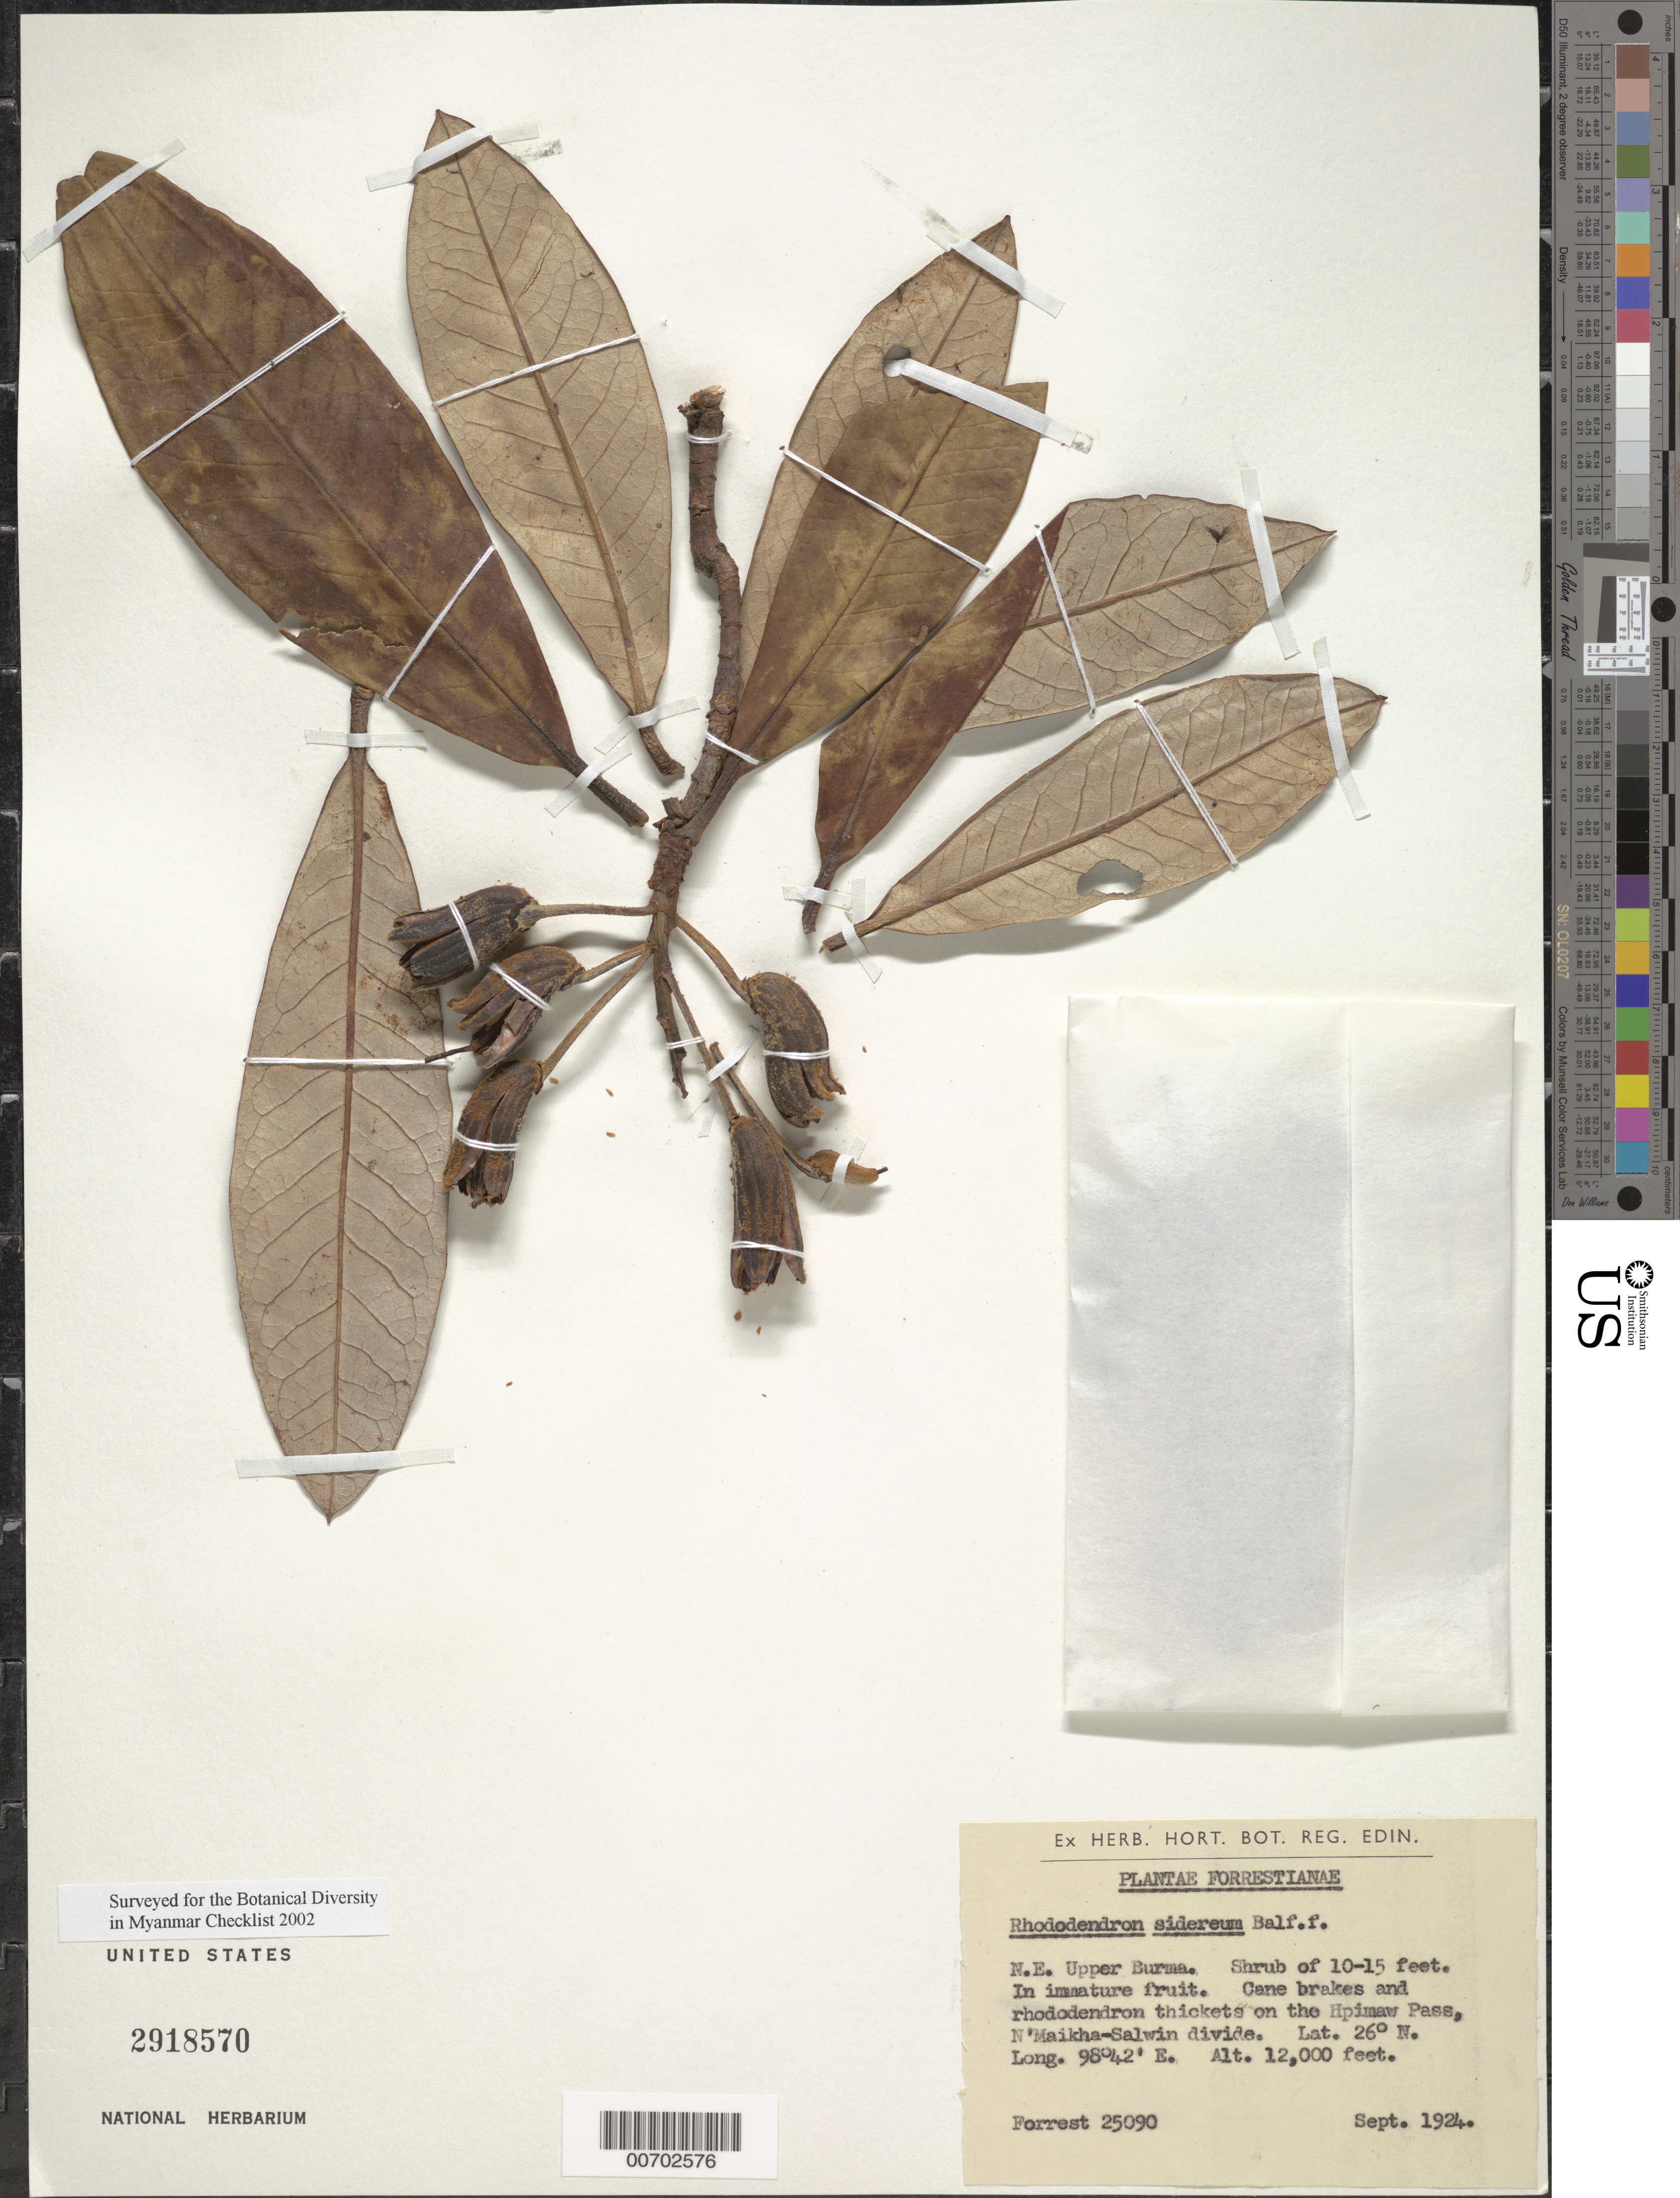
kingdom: Plantae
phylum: Tracheophyta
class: Magnoliopsida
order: Ericales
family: Ericaceae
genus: Rhododendron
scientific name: Rhododendron sidereum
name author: Balf. f.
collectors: G. Forrest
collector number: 25090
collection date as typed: Sep 1925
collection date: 1925-09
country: Myanmar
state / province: Kachin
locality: N'Maikha-Salwin Divide, Hpimaw Pass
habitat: Cane brakes and rhododendron thickets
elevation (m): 3658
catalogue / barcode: US 2918570